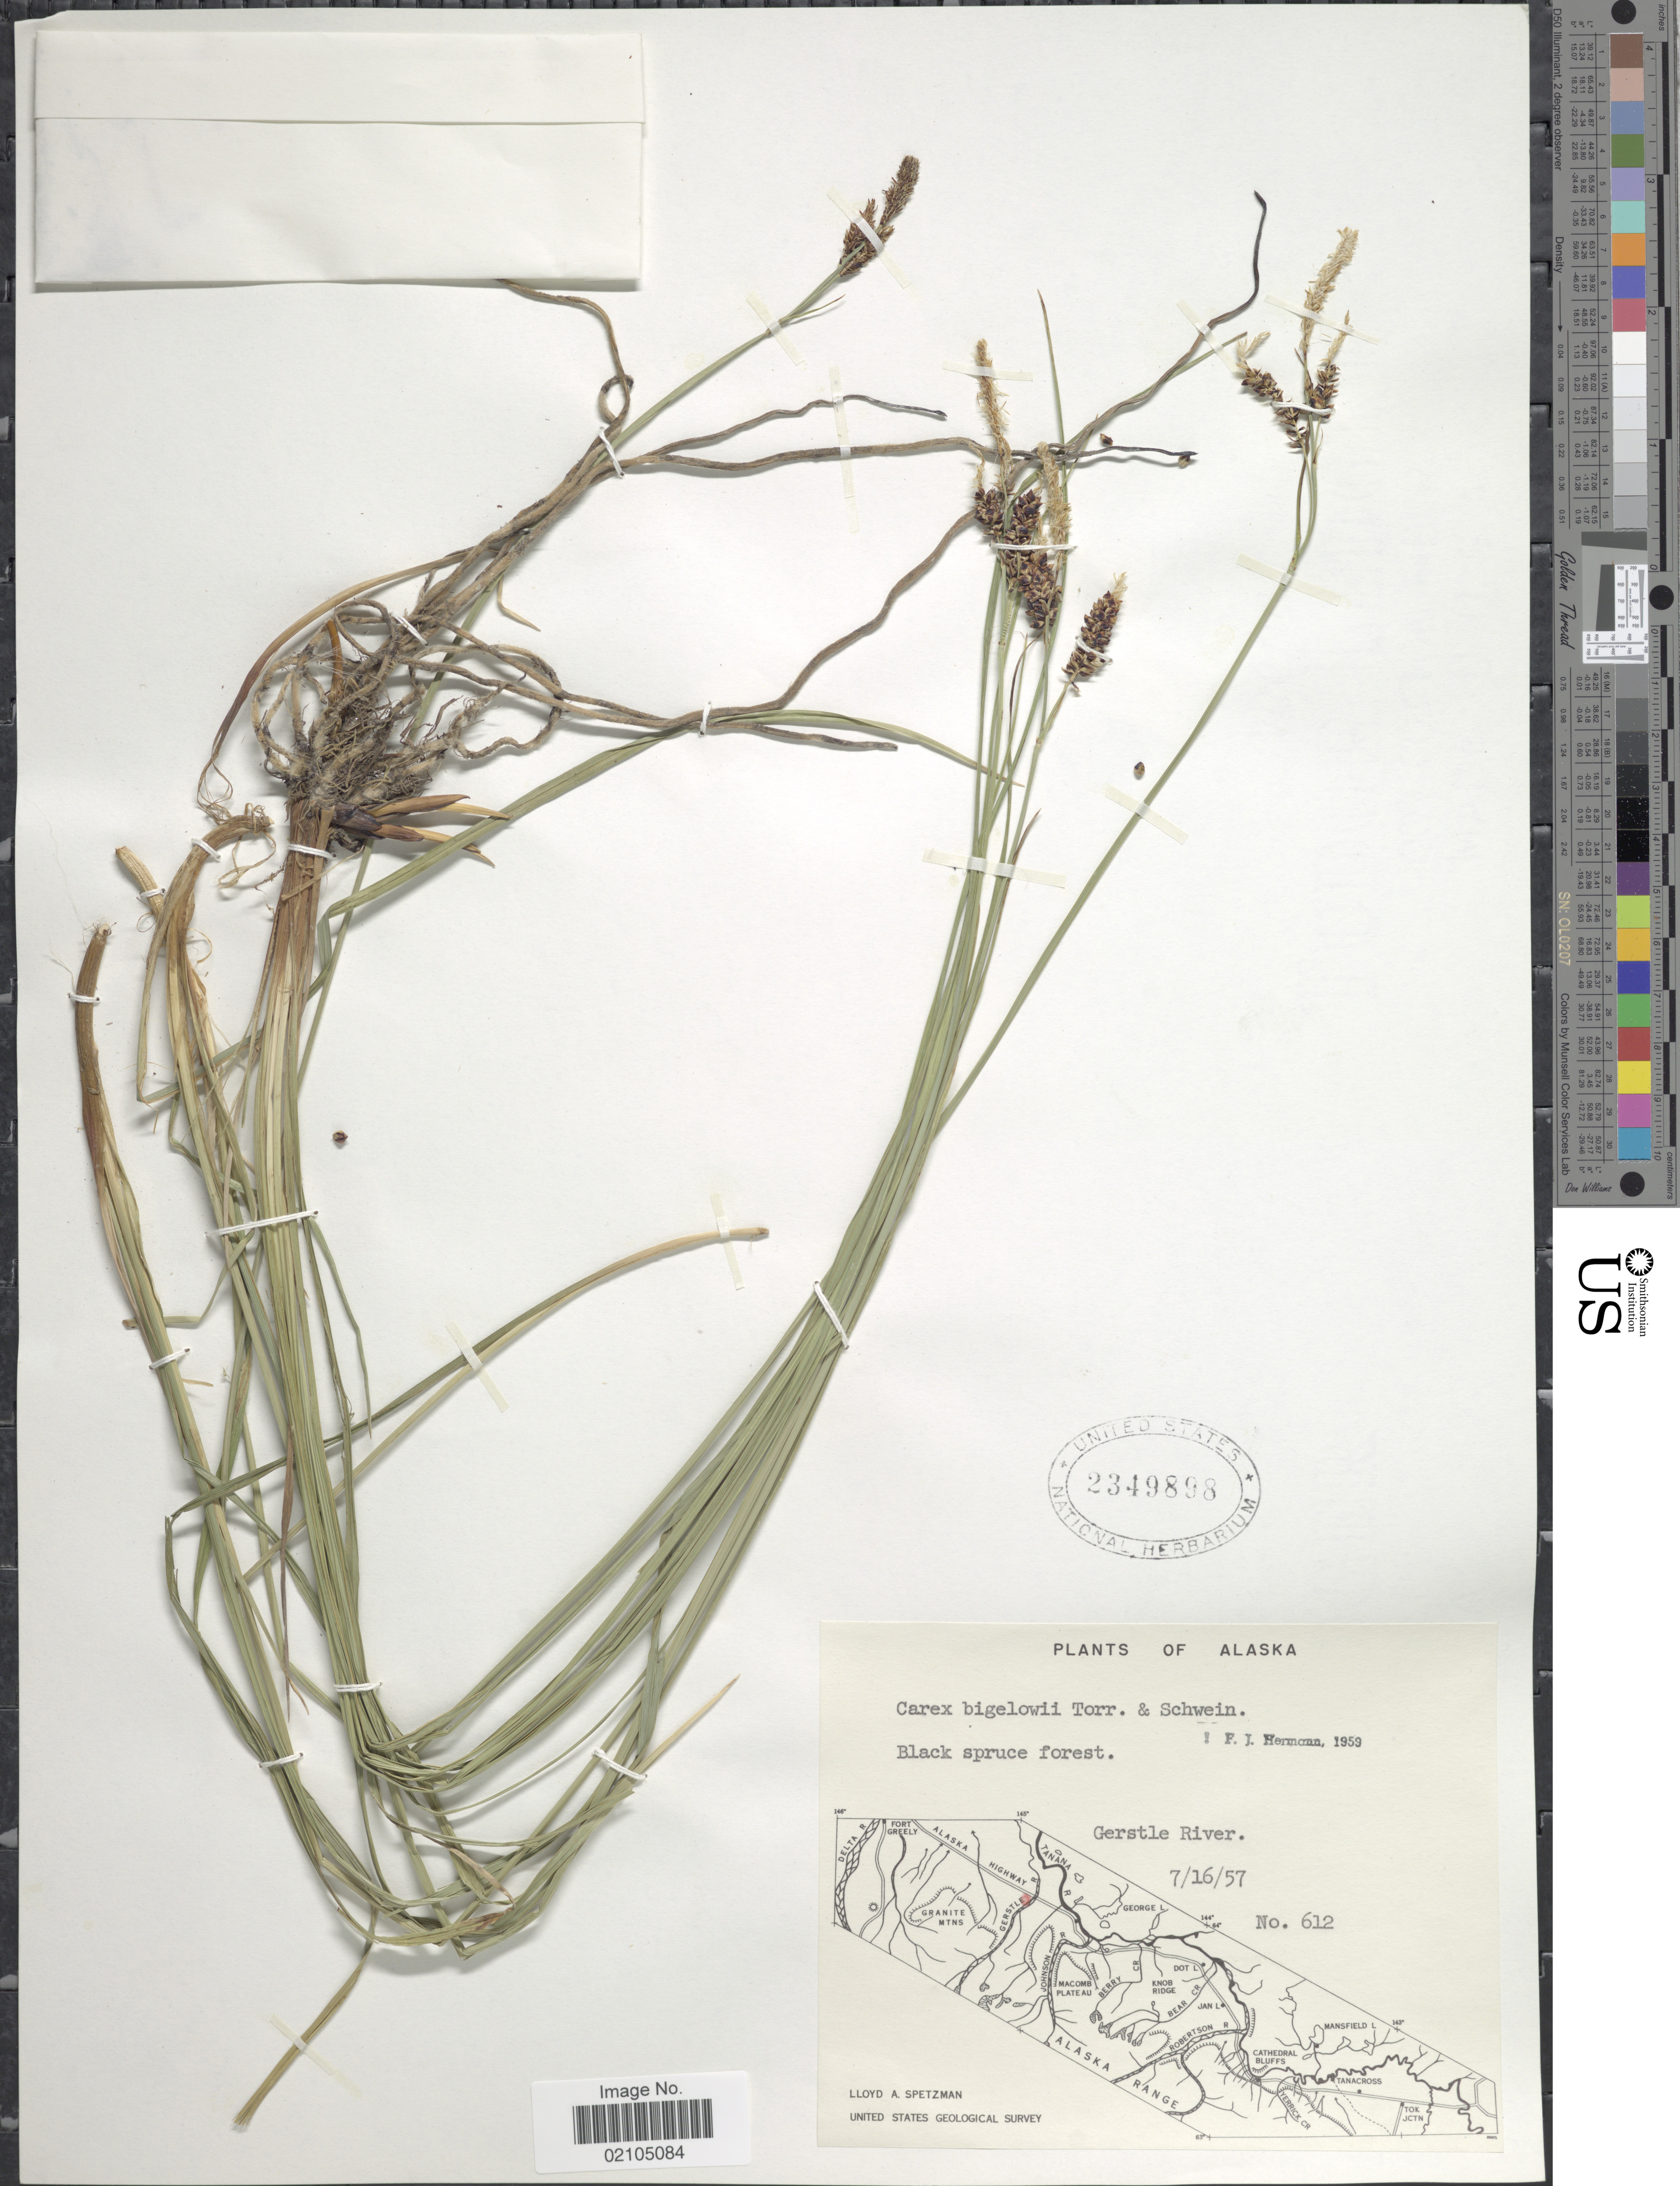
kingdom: Plantae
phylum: Tracheophyta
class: Liliopsida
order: Poales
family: Cyperaceae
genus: Carex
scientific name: Carex bigelowii subsp. lugens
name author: (Holm) T.V. Egorova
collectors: L. Spetzman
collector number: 612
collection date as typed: Transcribed d/m/y: 16/7/57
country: United States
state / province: Alaska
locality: Black spruce forest. Gerstle River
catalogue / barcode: US 2349898